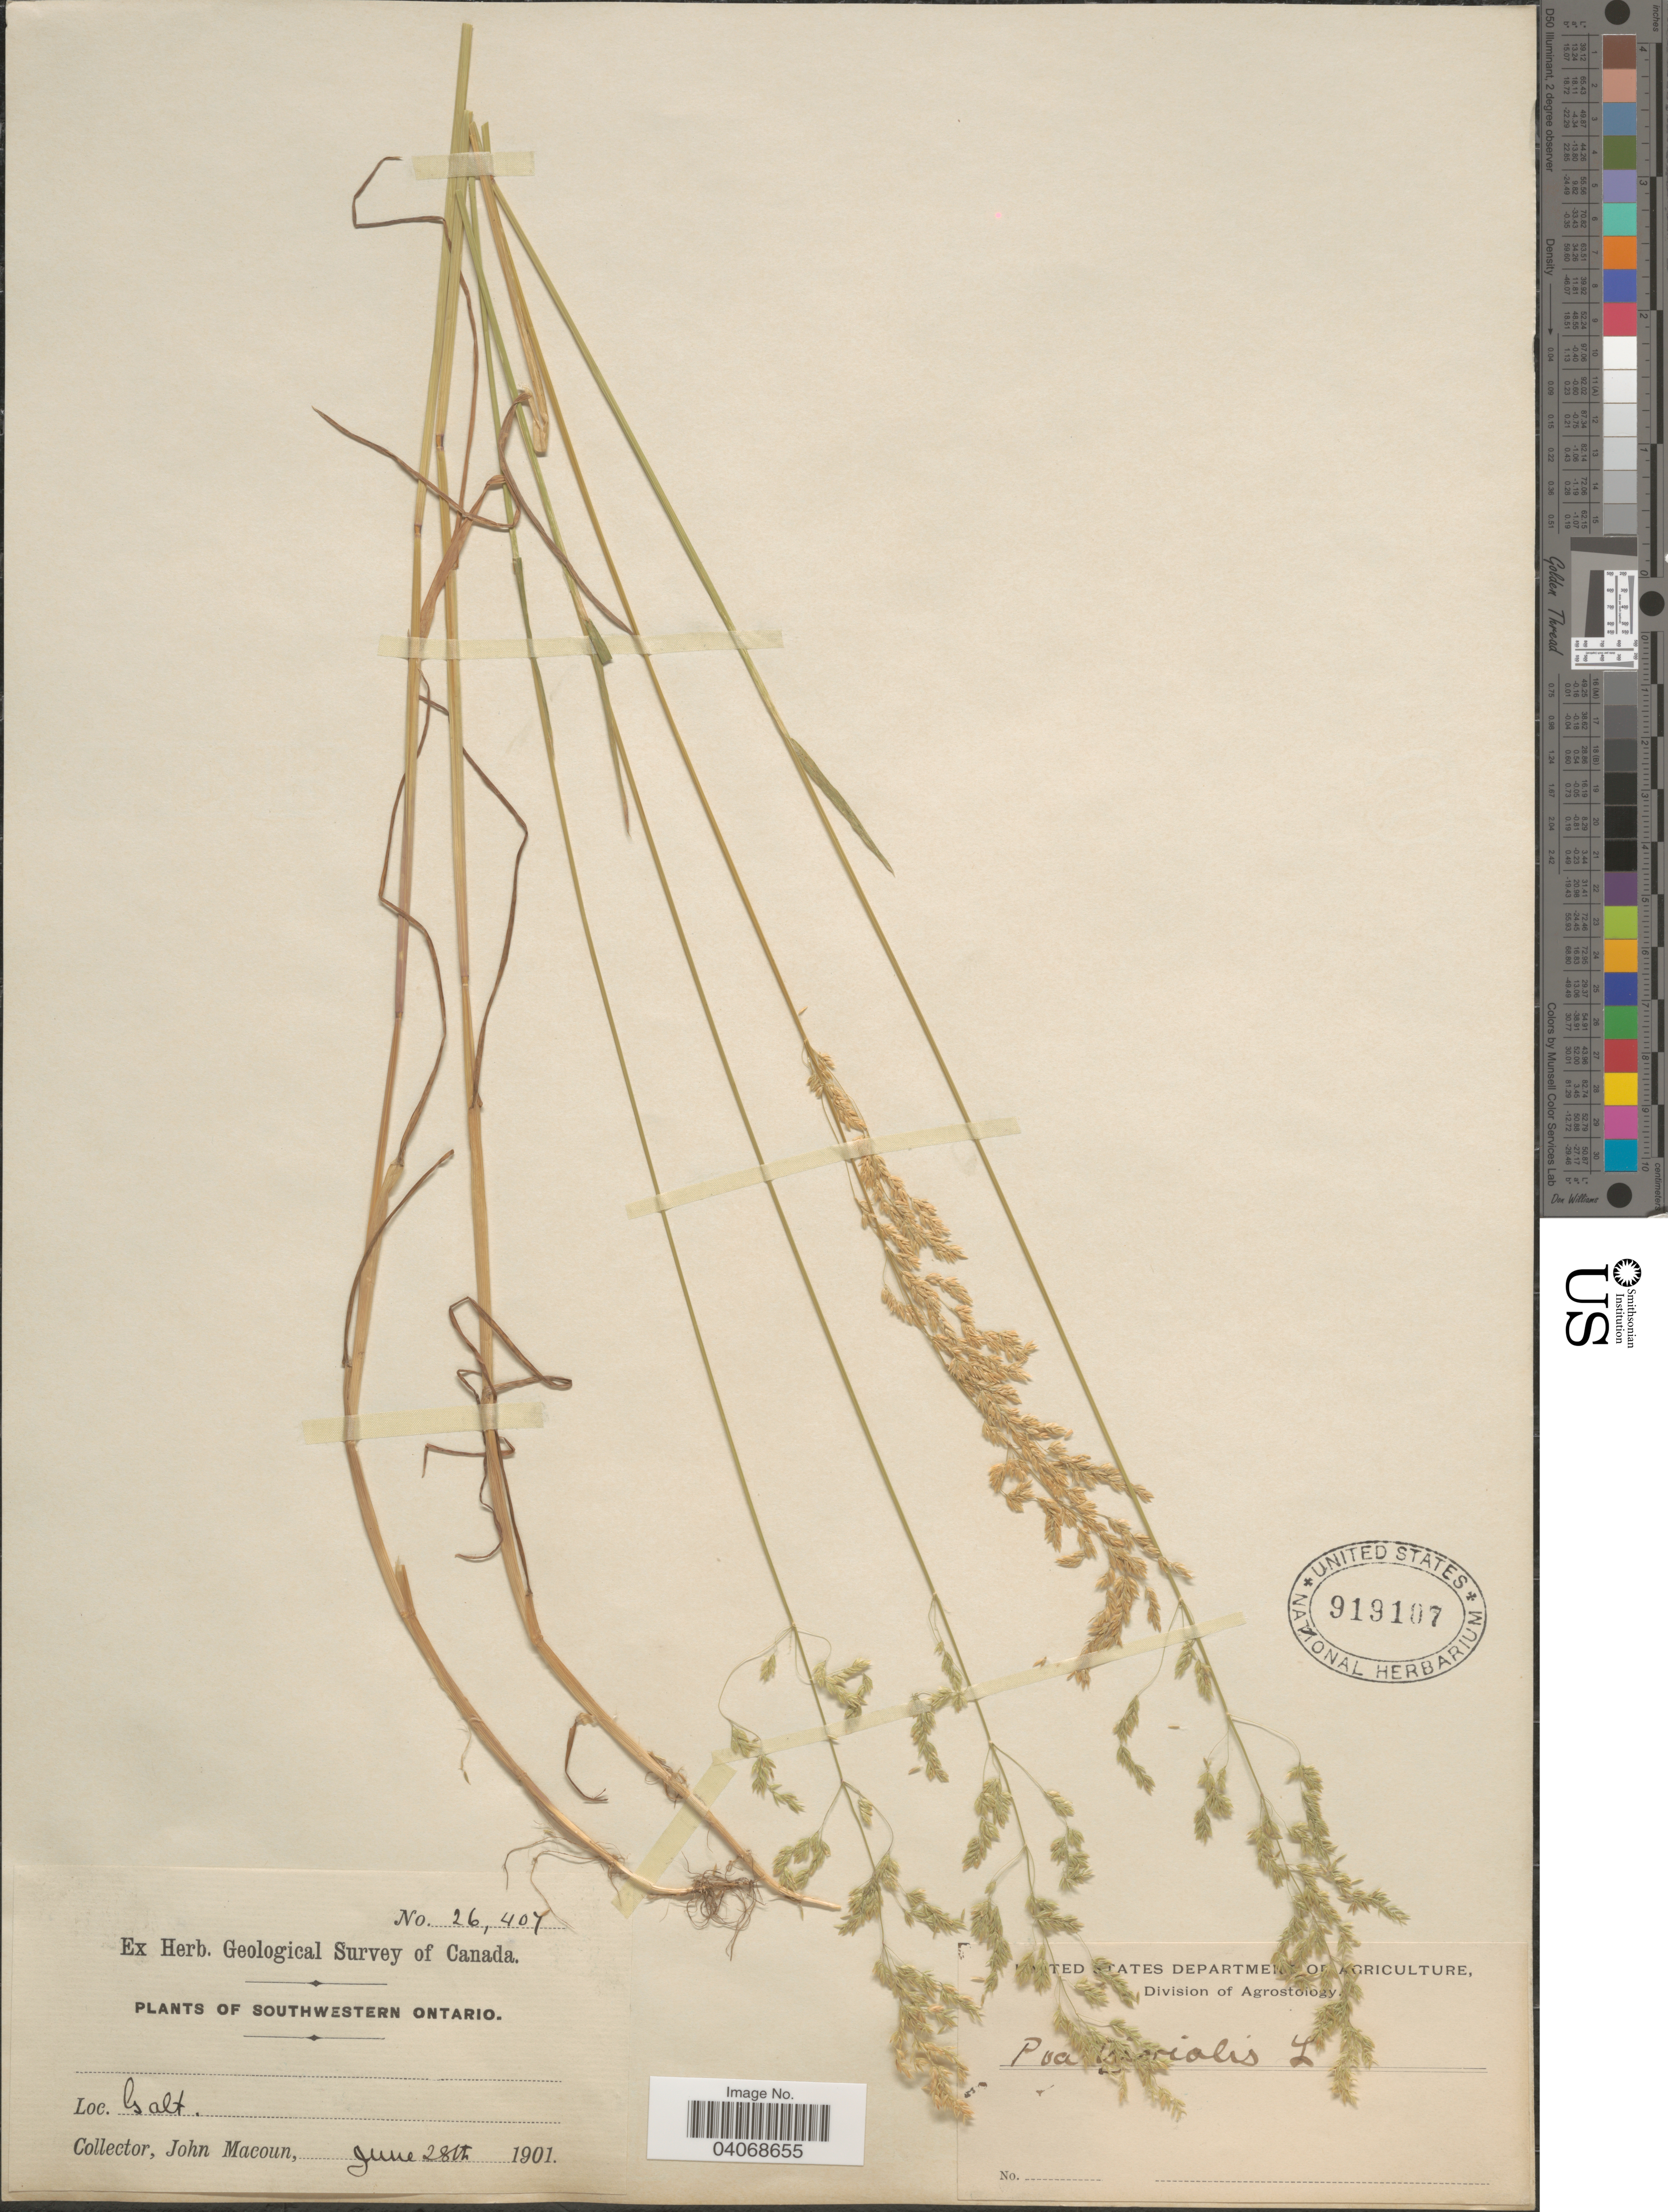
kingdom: Plantae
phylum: Tracheophyta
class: Liliopsida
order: Poales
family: Poaceae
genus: Poa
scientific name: Poa trivialis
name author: L.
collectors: J. Macoun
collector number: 26407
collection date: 1901-06-28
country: Canada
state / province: Ontario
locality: Herb. Geological Survey of Canada. Southwestern Ontario. Galt.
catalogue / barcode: US 919107